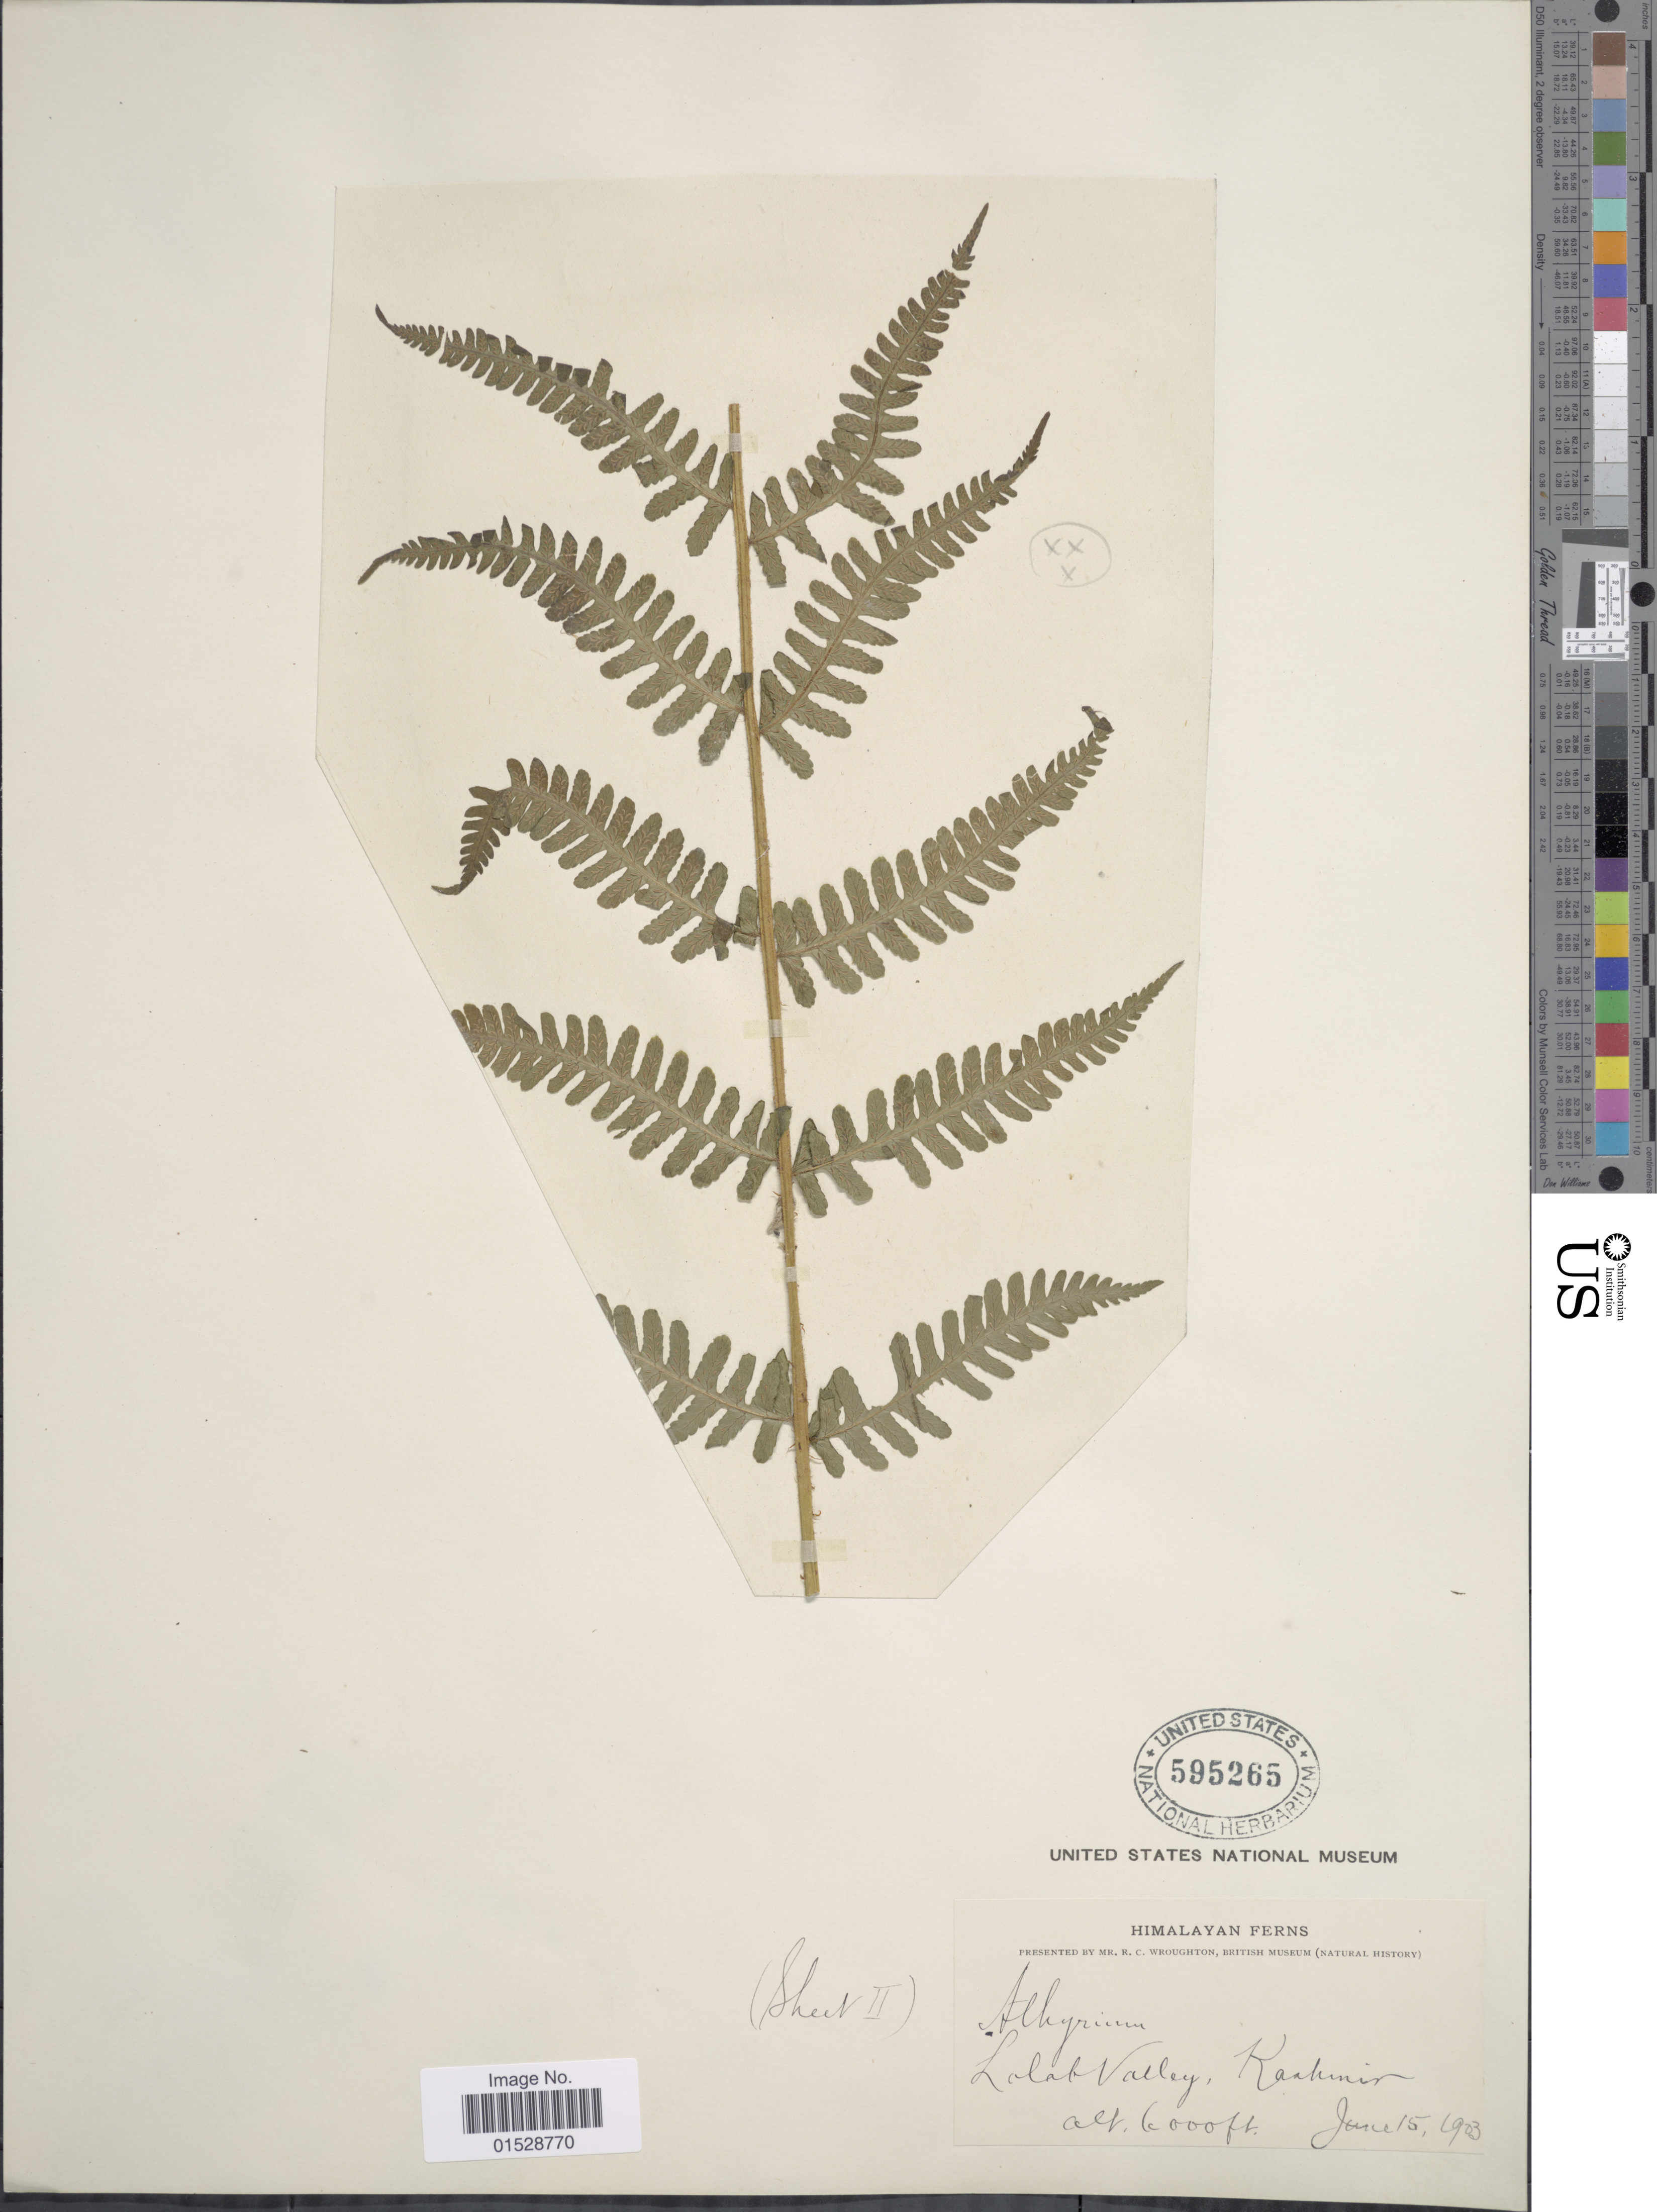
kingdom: Plantae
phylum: Tracheophyta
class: Polypodiopsida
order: Polypodiales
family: Athyriaceae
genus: Deparia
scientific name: Deparia acrostichoides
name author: (Sw.) M. Kato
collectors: R. Wroughton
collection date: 1903-06-15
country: India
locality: Hiamalayan, Lolab Valley, Kashmir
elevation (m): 1829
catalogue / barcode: US 595265